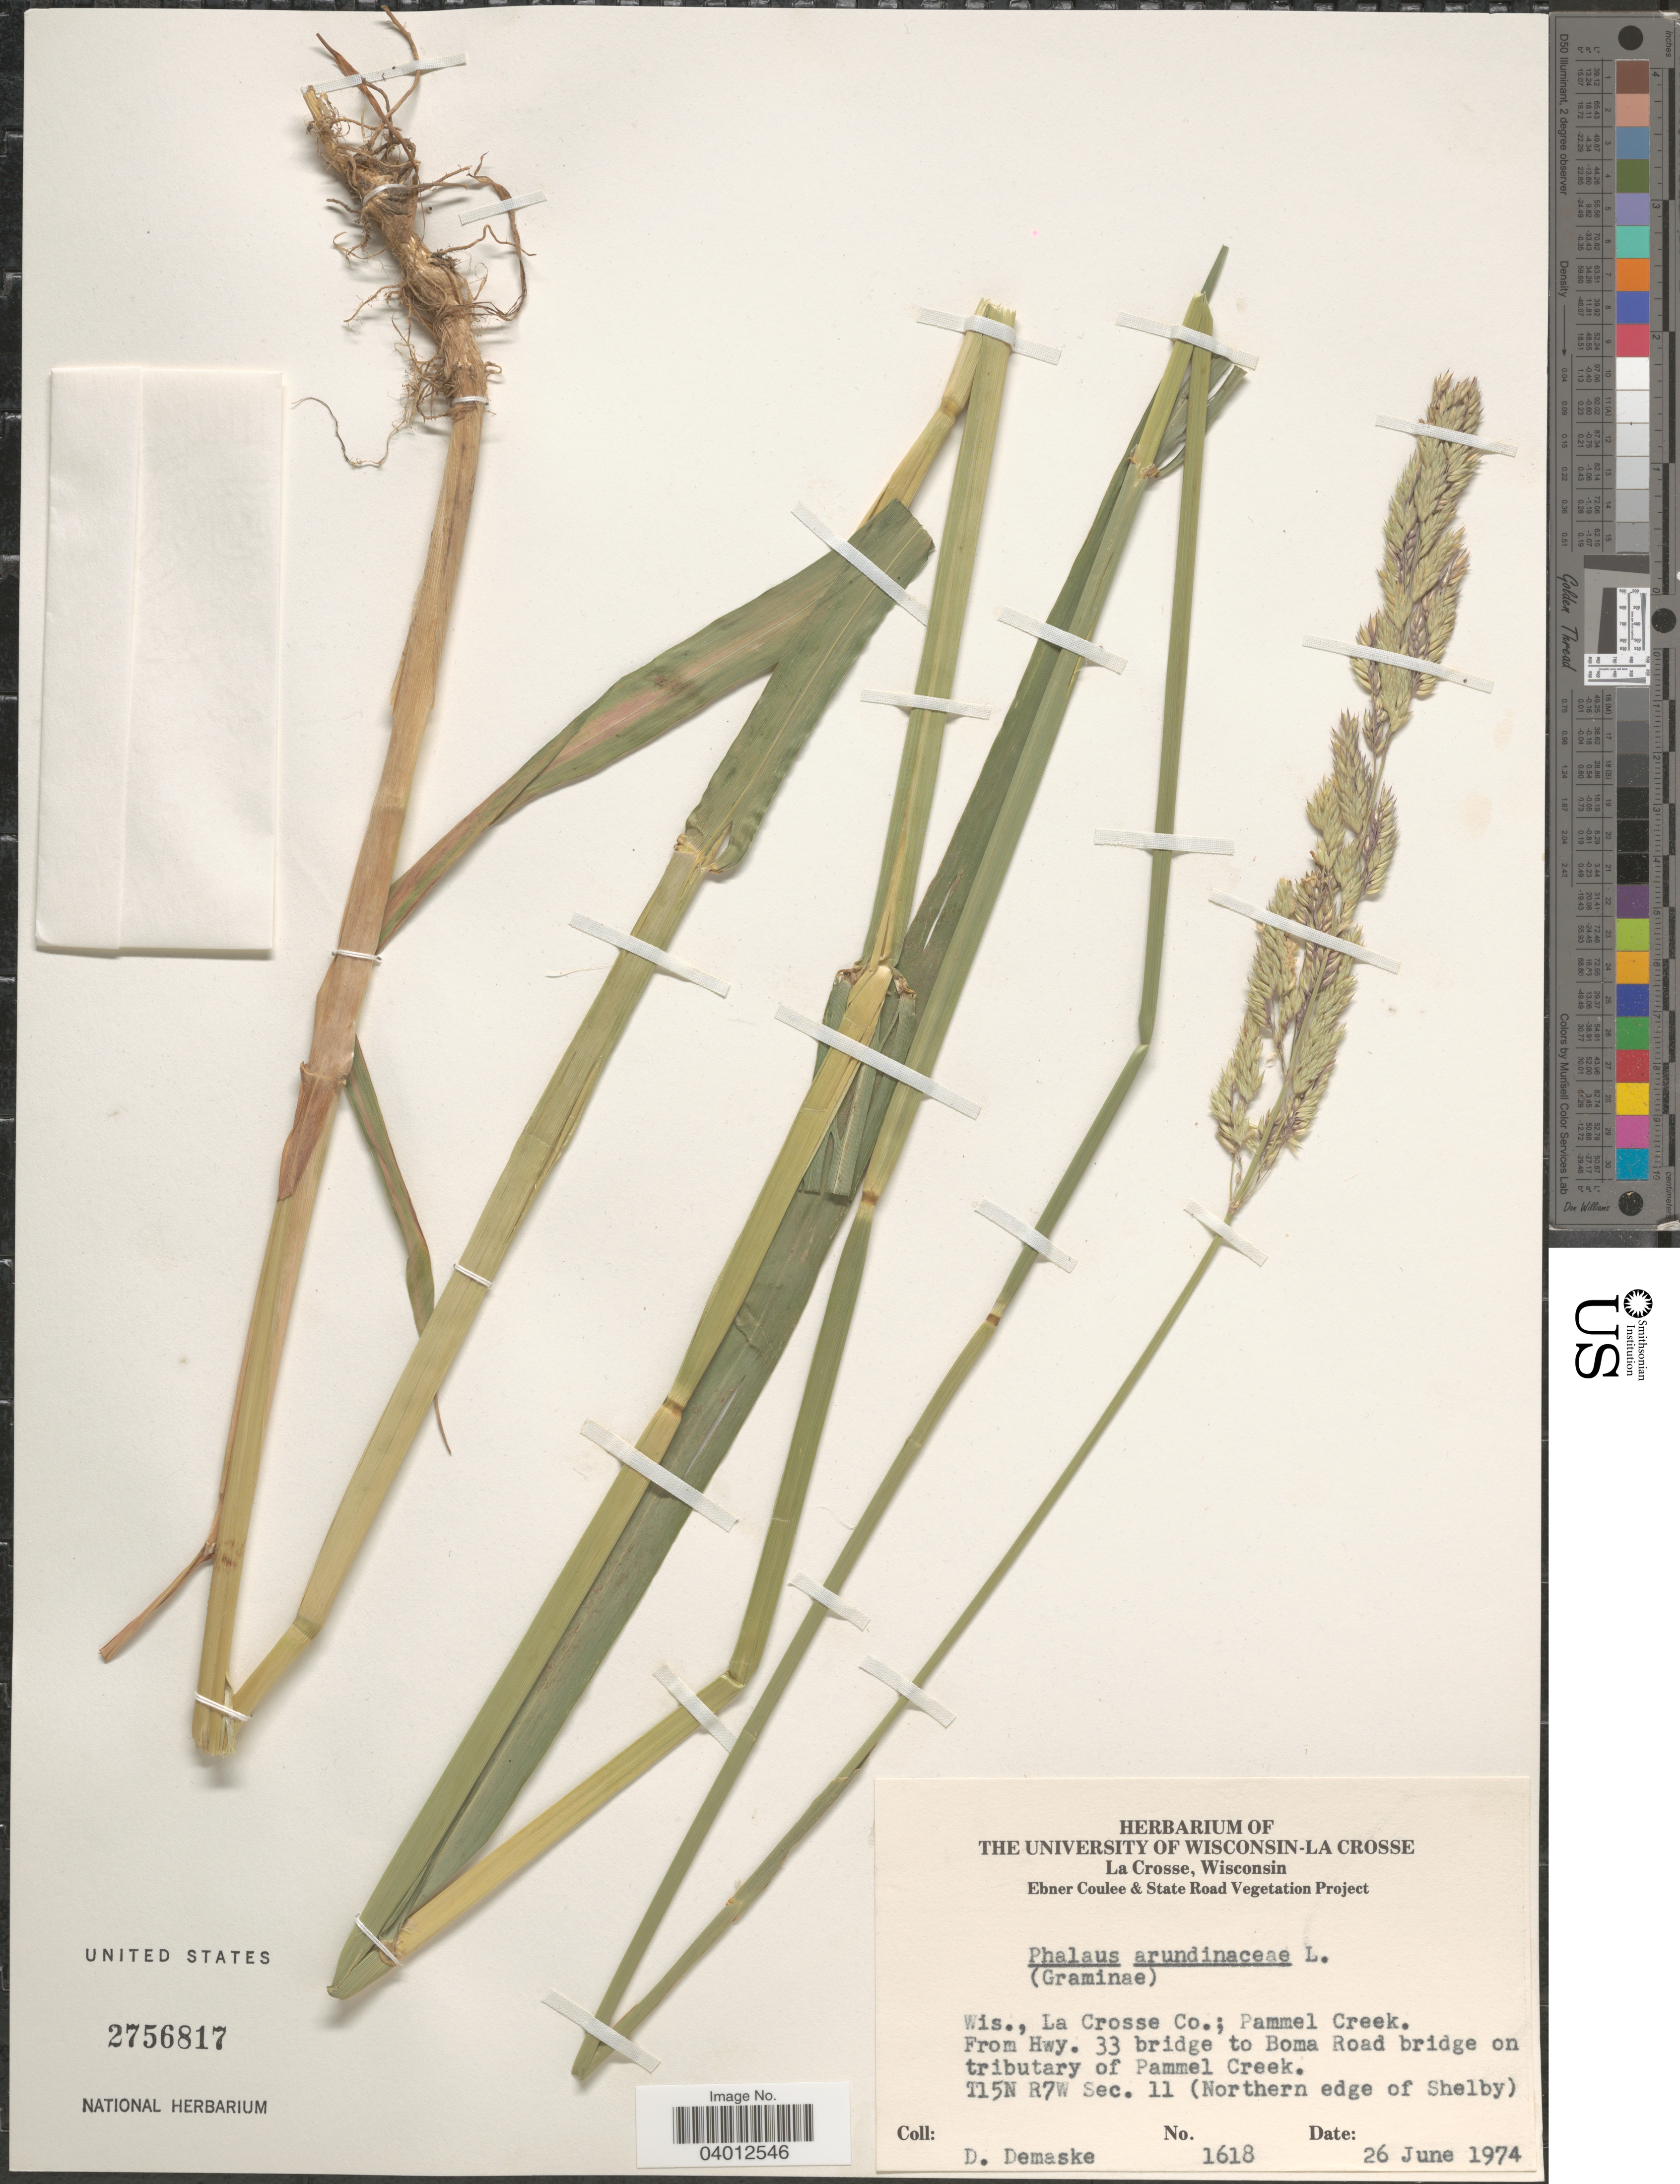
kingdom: Plantae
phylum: Tracheophyta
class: Liliopsida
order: Poales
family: Poaceae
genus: Phalaris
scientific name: Phalaris arundinacea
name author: L.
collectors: D. Demaske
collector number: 1618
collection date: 1974-06-26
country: United States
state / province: Wisconsin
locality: La Crosse Co.; Pammel Creek. From Hwy. 33 bridge to Boma Road bridge on tributary of Pammel Creek. T15N R7W Sec. 11 (Northern edge of Shelby).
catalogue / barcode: US 2756817